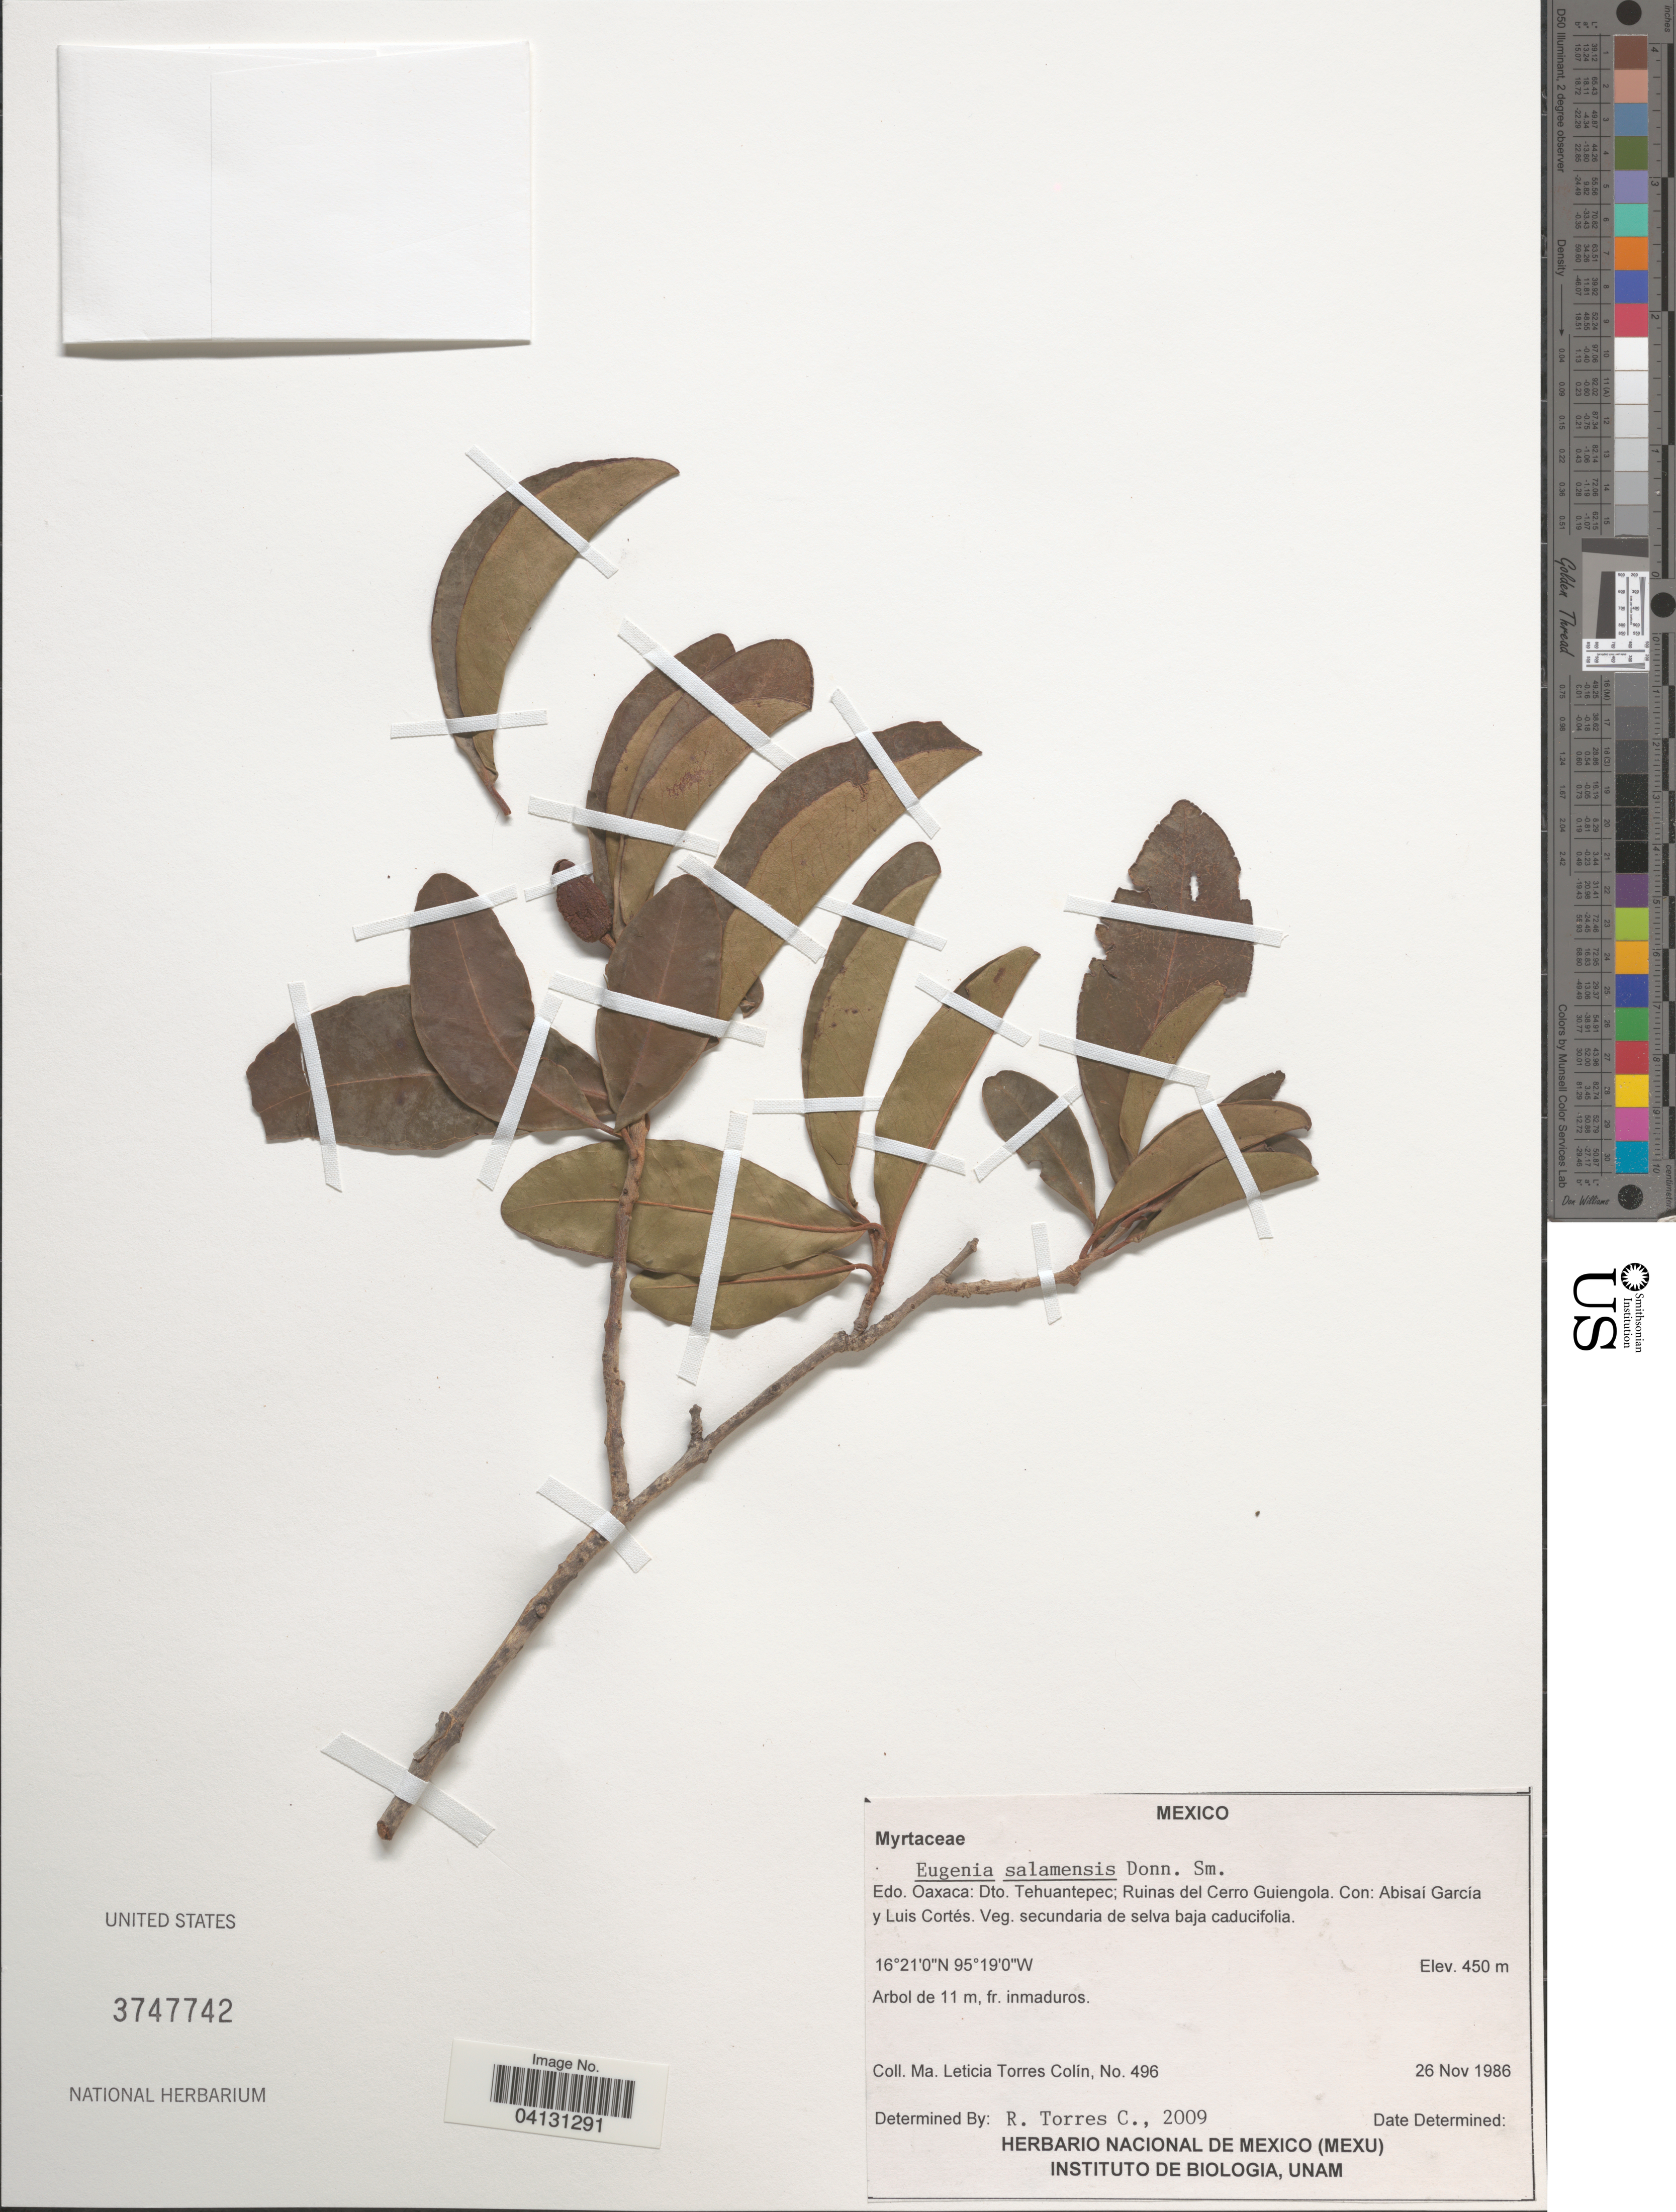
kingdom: Plantae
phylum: Tracheophyta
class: Magnoliopsida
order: Myrtales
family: Myrtaceae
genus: Eugenia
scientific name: Eugenia salamensis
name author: Donn. Sm.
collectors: M. L. Torres Colin, A. García & L. Cortes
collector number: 496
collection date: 1986-11-26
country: Mexico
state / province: Oaxaca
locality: Dto. Tehuantepec; Ruinas del Cerro Guiengola.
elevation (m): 450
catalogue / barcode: US 3747742